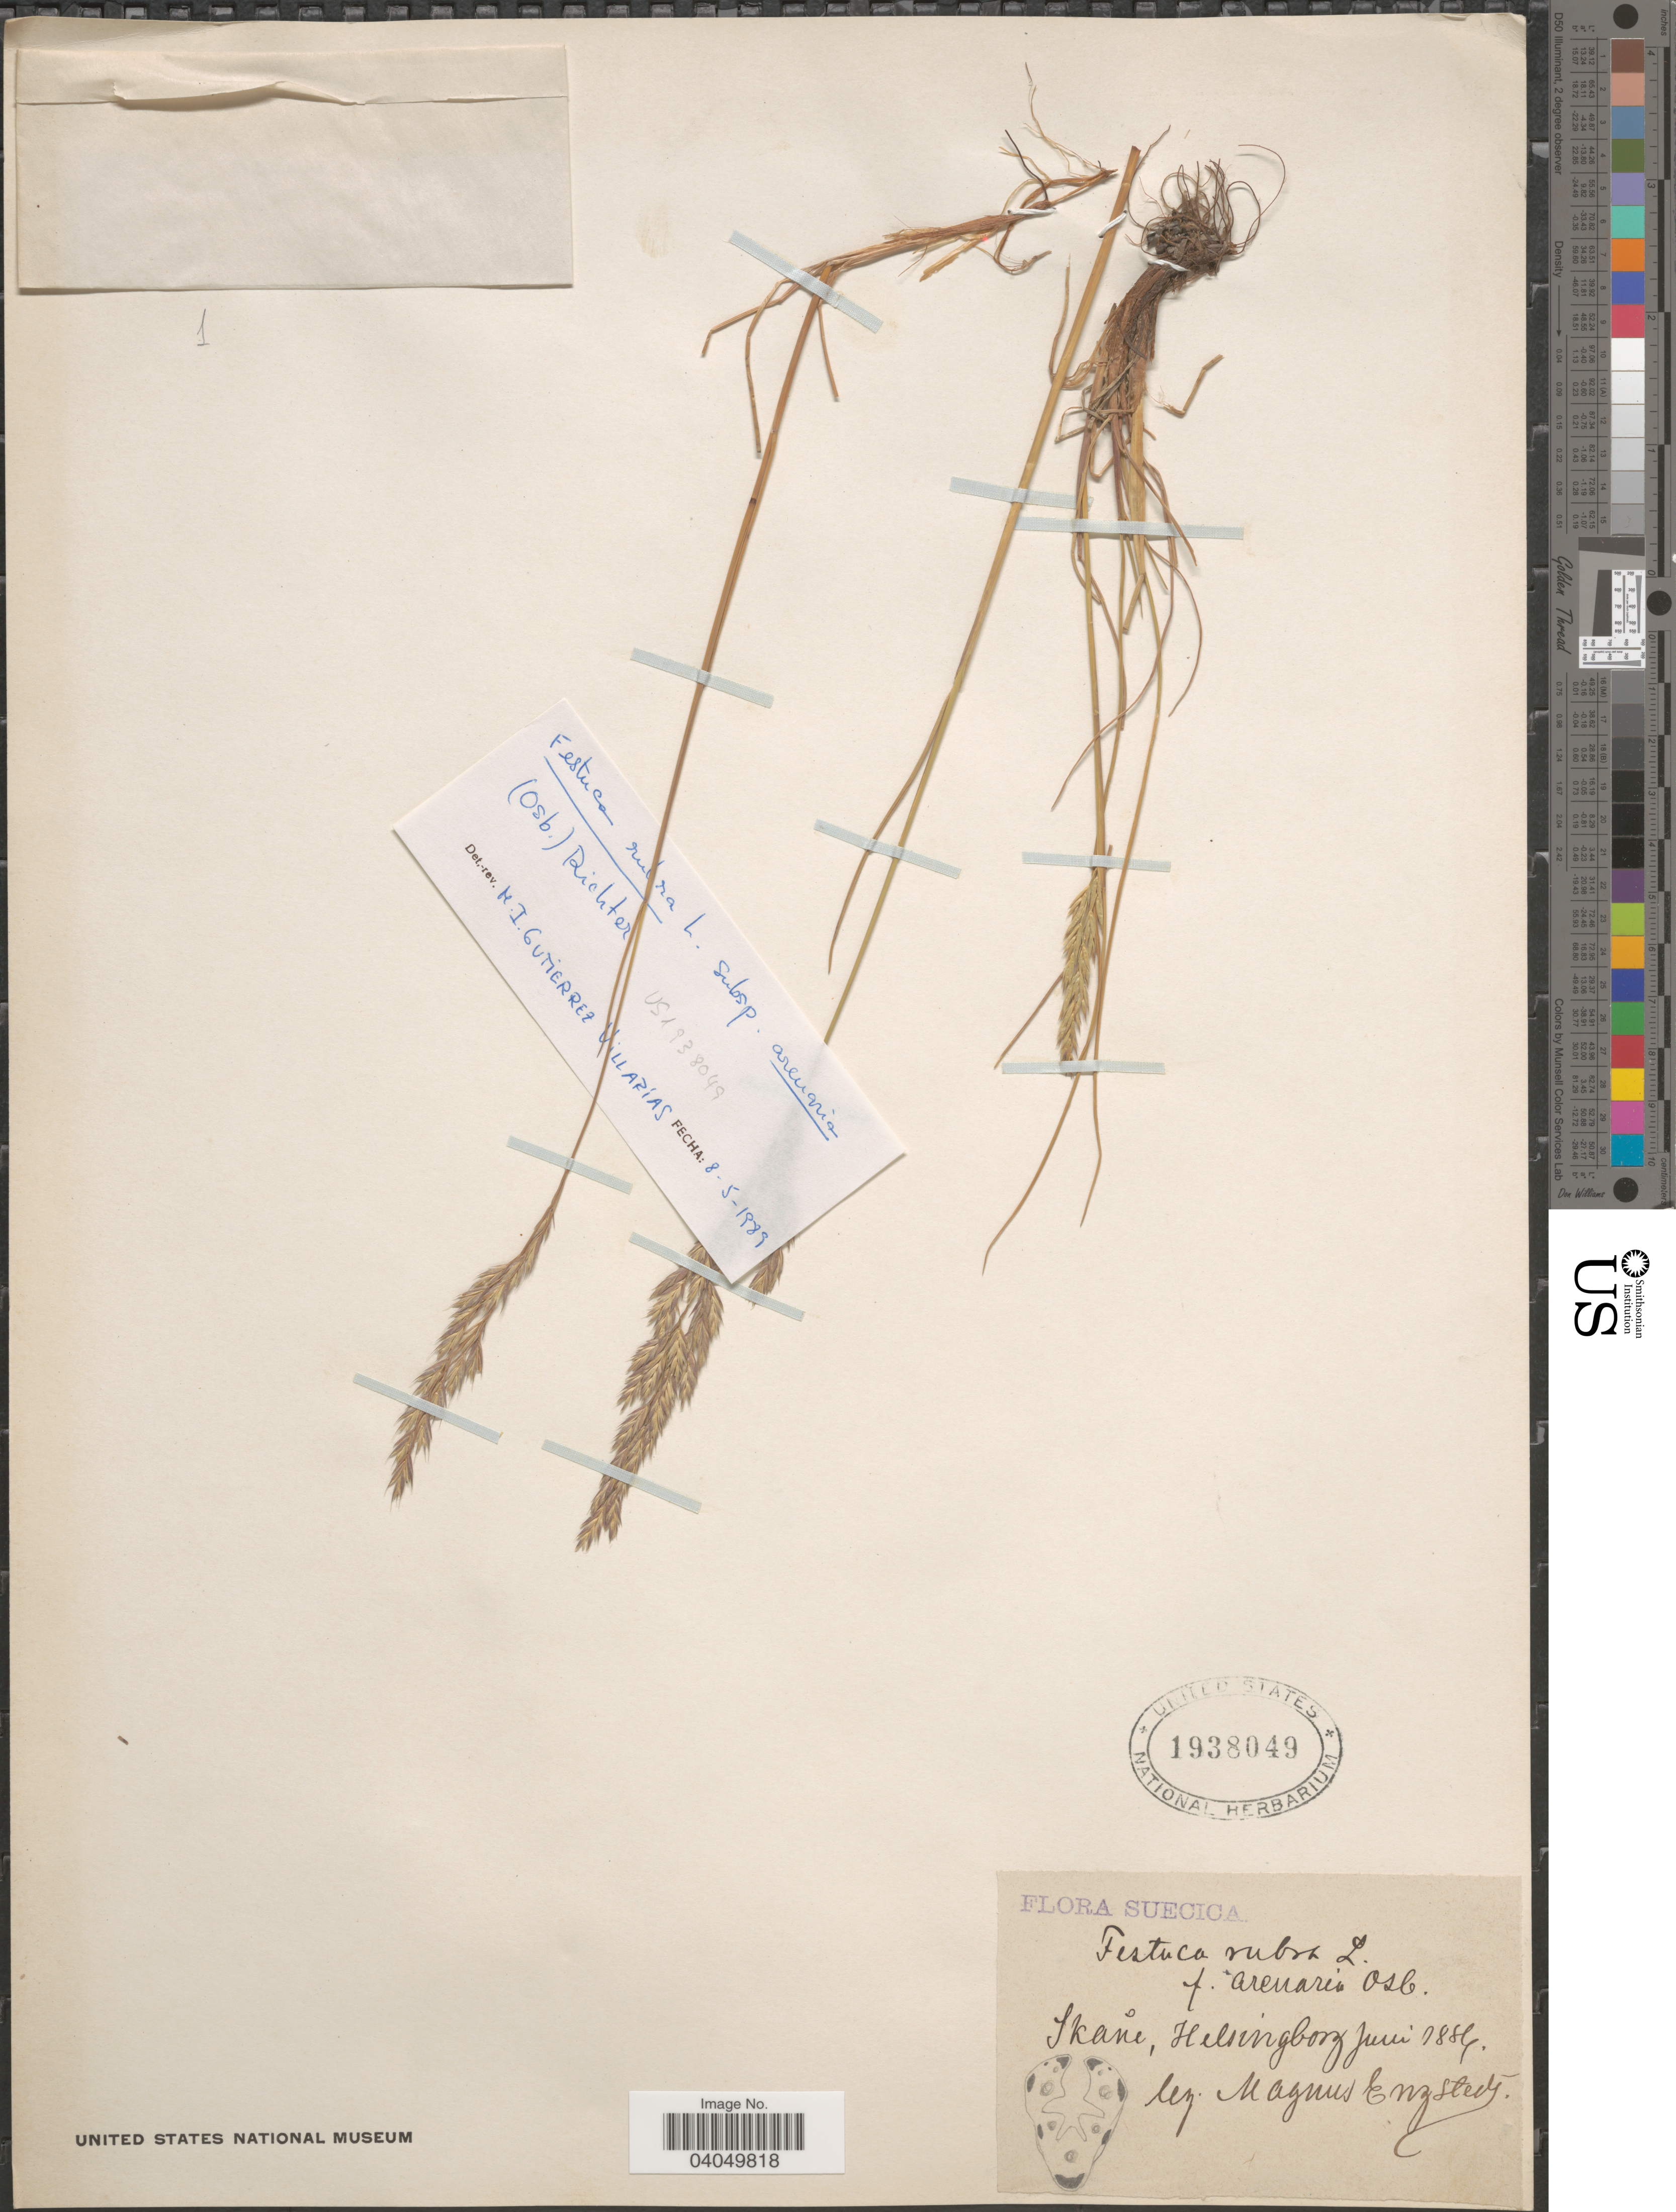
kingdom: Plantae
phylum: Tracheophyta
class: Liliopsida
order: Poales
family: Poaceae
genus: Festuca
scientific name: Festuca rubra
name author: L.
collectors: M. Enzstedt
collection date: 1886-06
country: Sweden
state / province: Skåne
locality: Suecica. Helsingborg.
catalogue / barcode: US 1938049